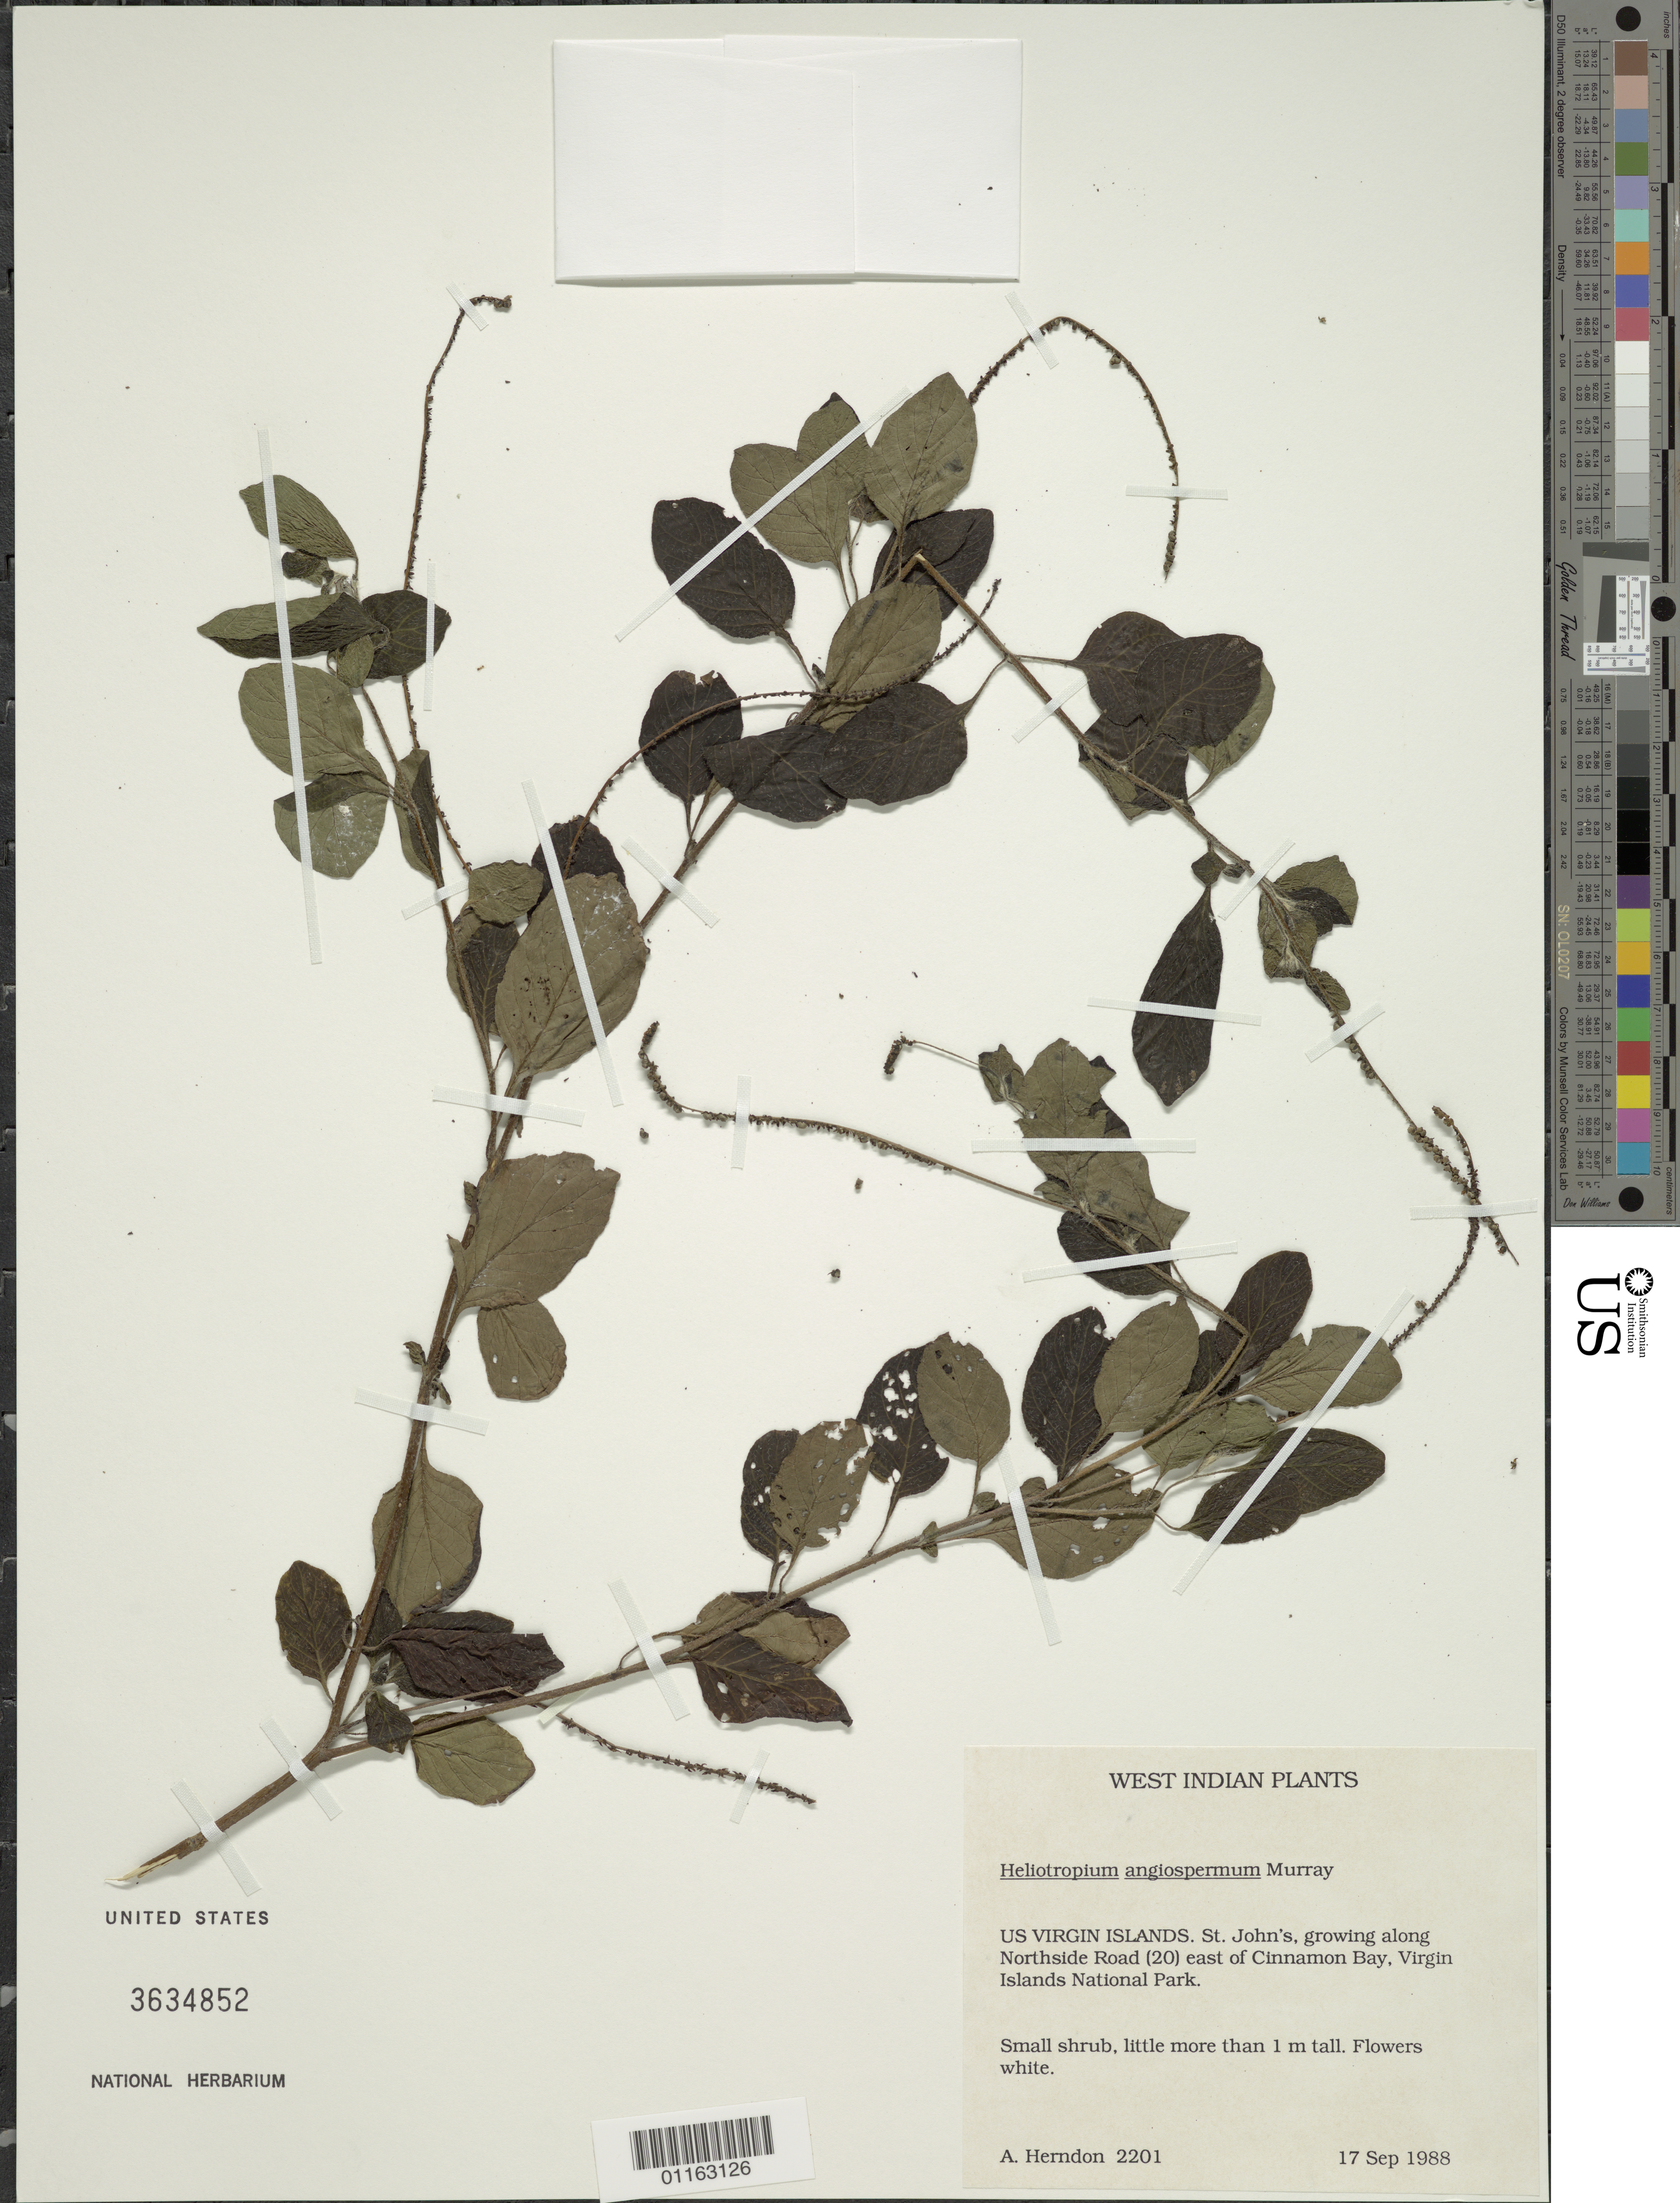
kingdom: Plantae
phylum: Tracheophyta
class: Magnoliopsida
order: Boraginales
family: Heliotropiaceae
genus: Heliotropium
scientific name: Heliotropium angiospermum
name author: Murray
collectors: A. Herndon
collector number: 2201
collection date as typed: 17 Sep 1988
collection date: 1988-09-17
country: U.S. Virgin Islands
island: St. John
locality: Growing along N side of road E of Cinnamon Bay, Virgin islands National park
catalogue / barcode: US 3634852